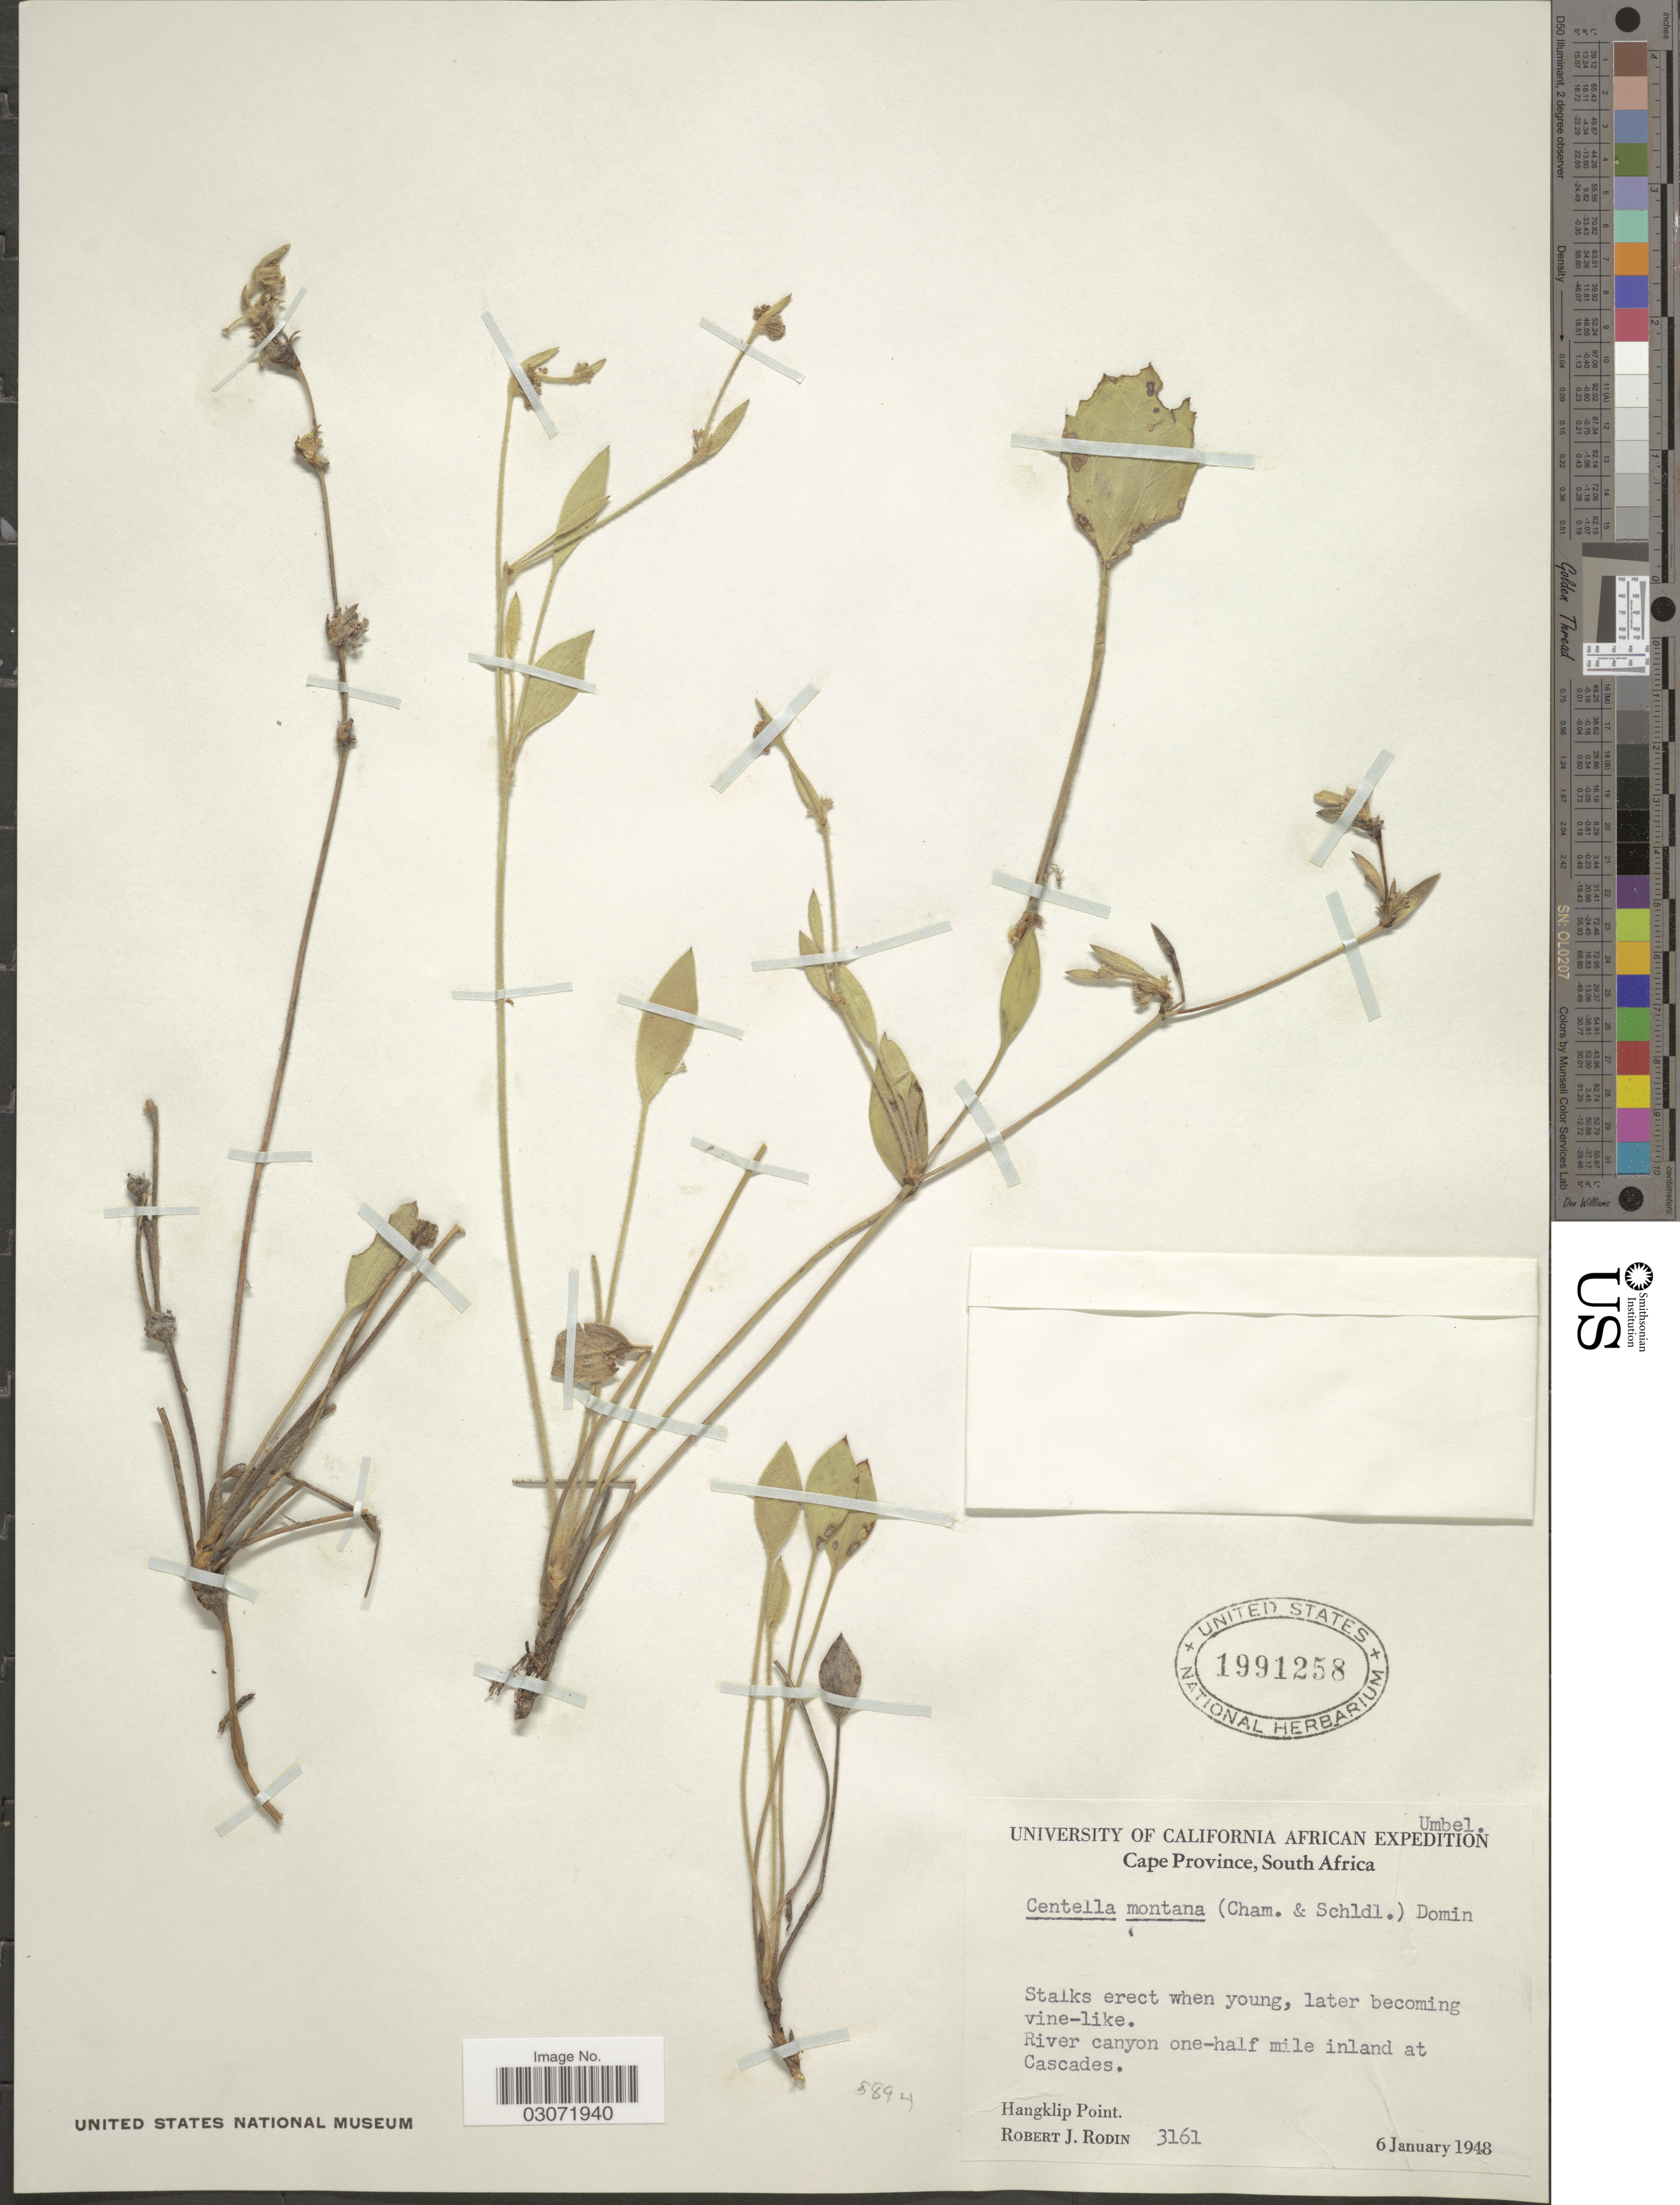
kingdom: Plantae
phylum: Tracheophyta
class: Magnoliopsida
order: Apiales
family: Apiaceae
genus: Centella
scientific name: Centella montana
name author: (Cham. & Schltdl.) Domin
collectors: R. J. Rodin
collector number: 3161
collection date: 1948-01-06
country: South Africa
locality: River Canyon one-half mile inland at Cascades. Hangklip Point.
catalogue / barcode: US 1991258